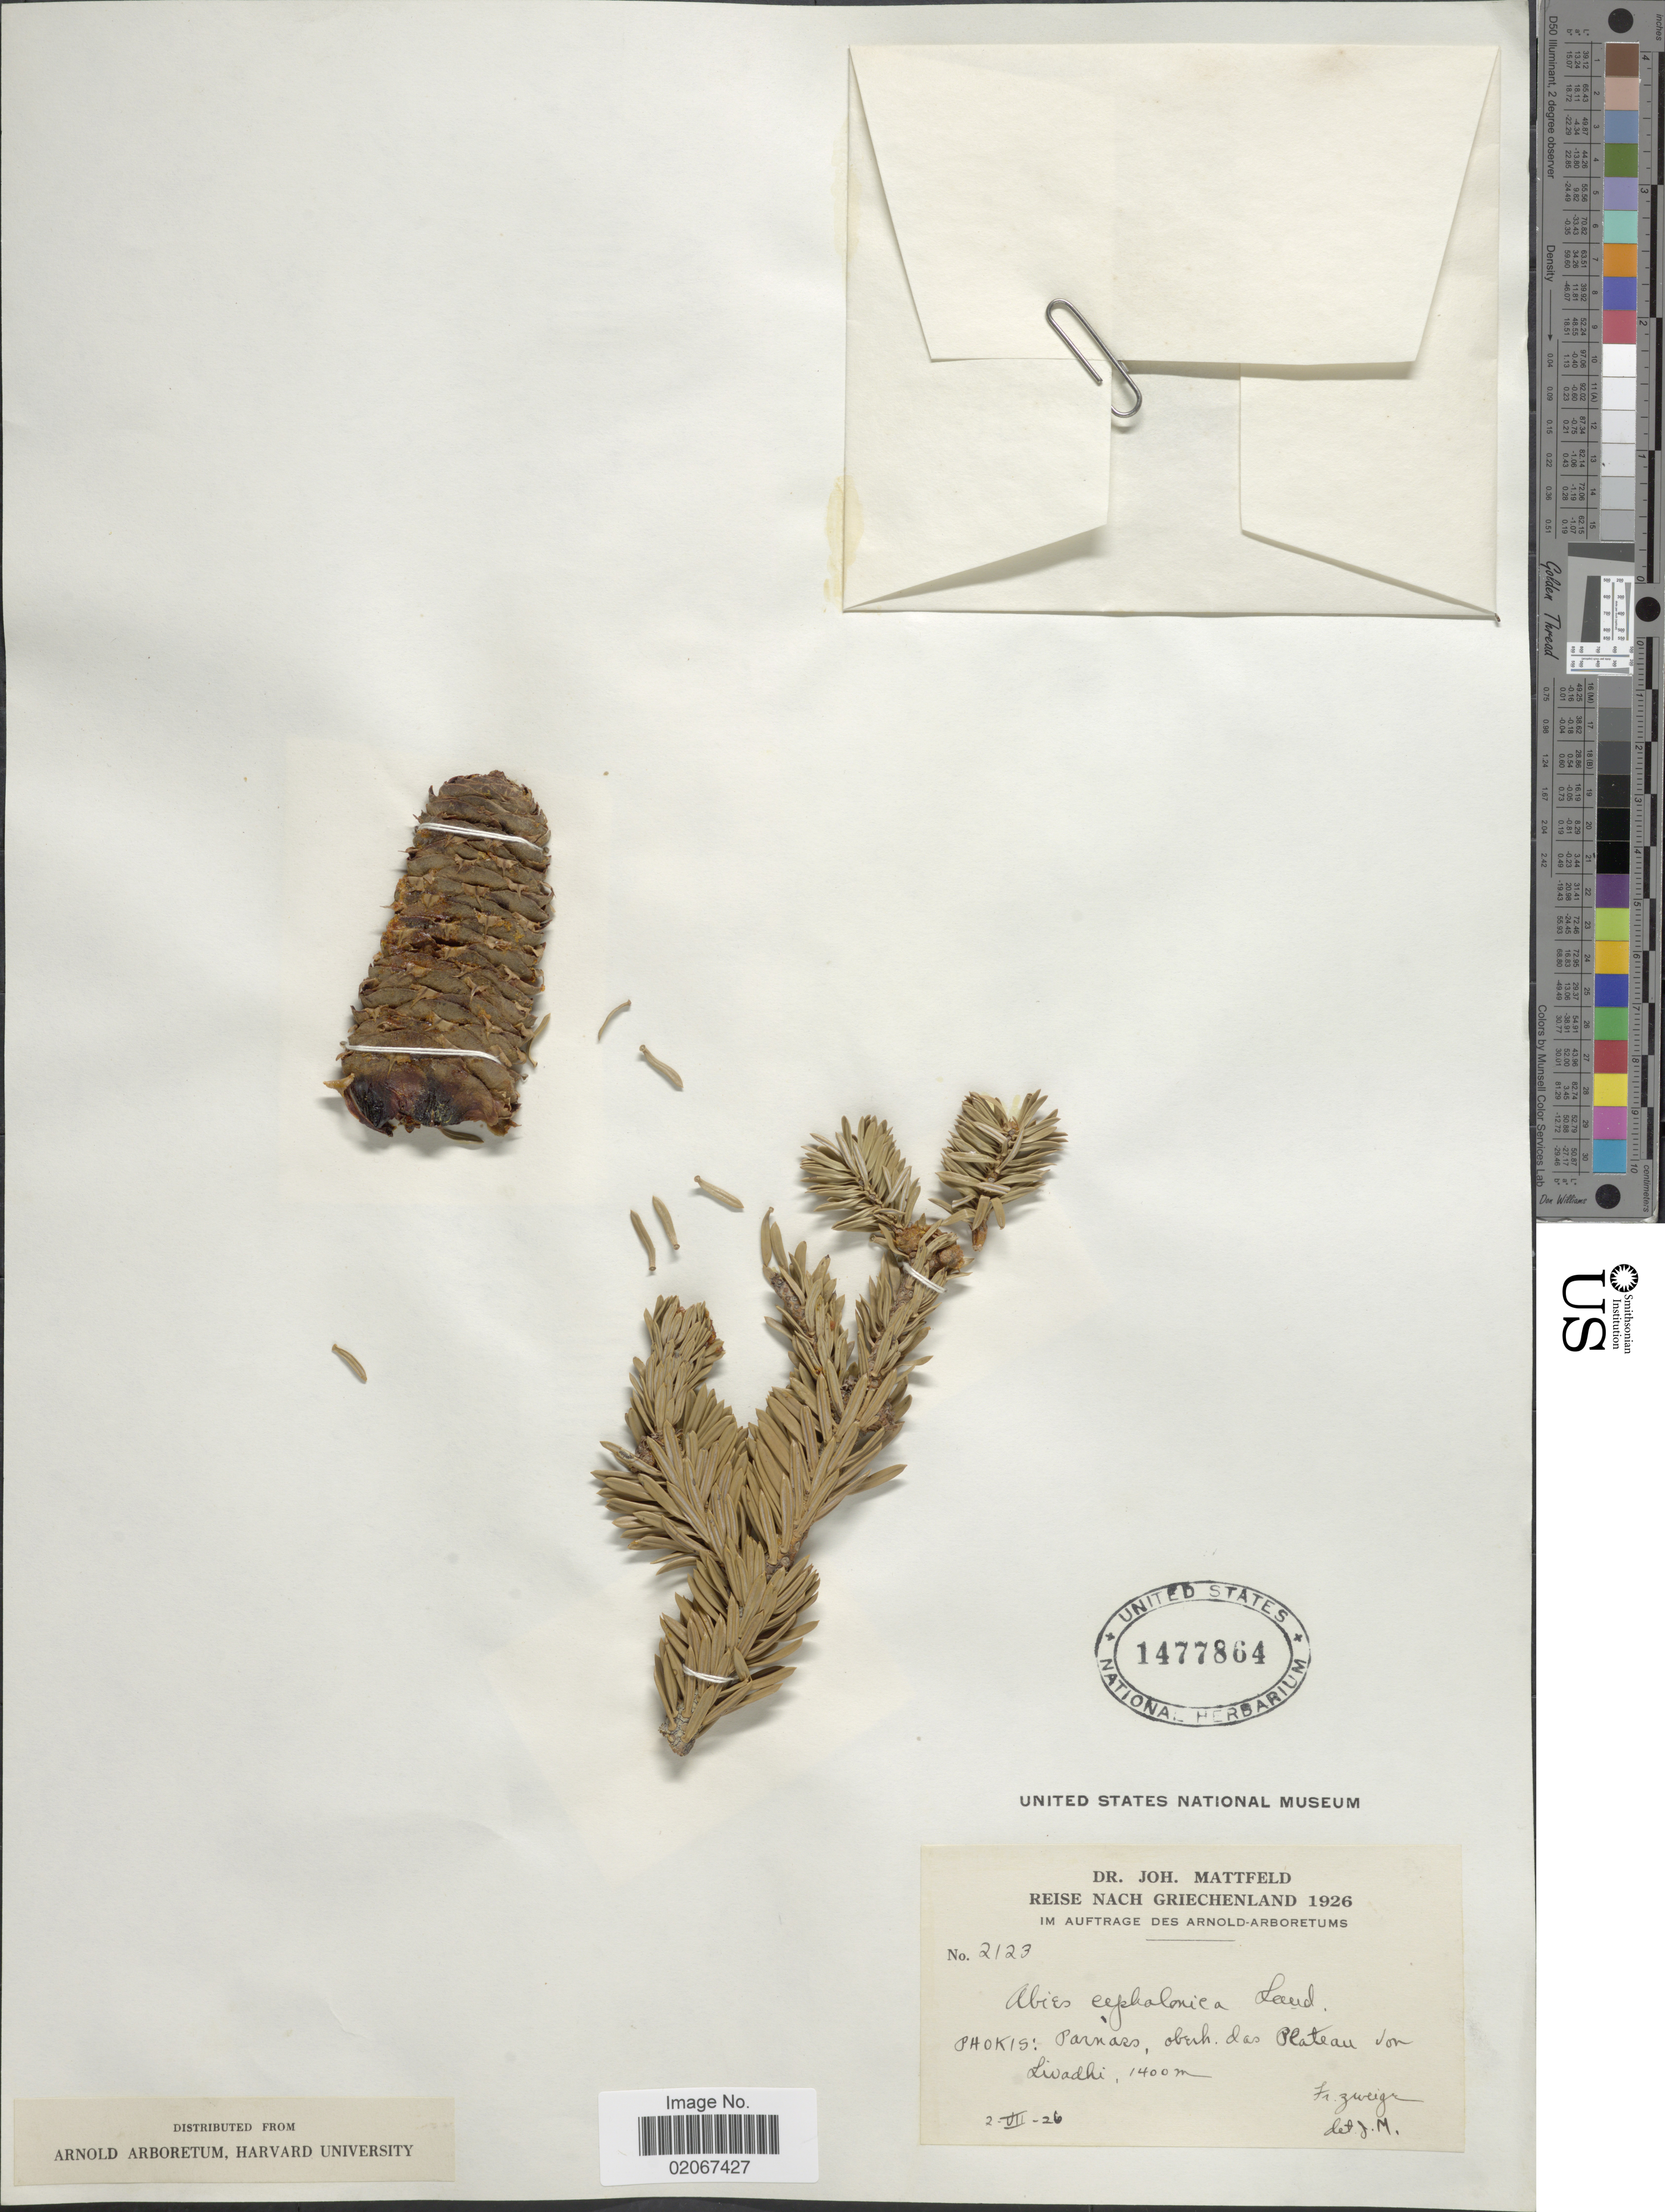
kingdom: Plantae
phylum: Tracheophyta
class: Pinopsida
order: Pinales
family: Pinaceae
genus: Abies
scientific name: Abies cephalonica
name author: Loudon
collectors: J. Mattfeld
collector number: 2123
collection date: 1926-07-02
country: Greece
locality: Phokis: Parnass, oberh. das Plateau von Livadhi.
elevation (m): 1400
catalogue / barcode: US 1477864